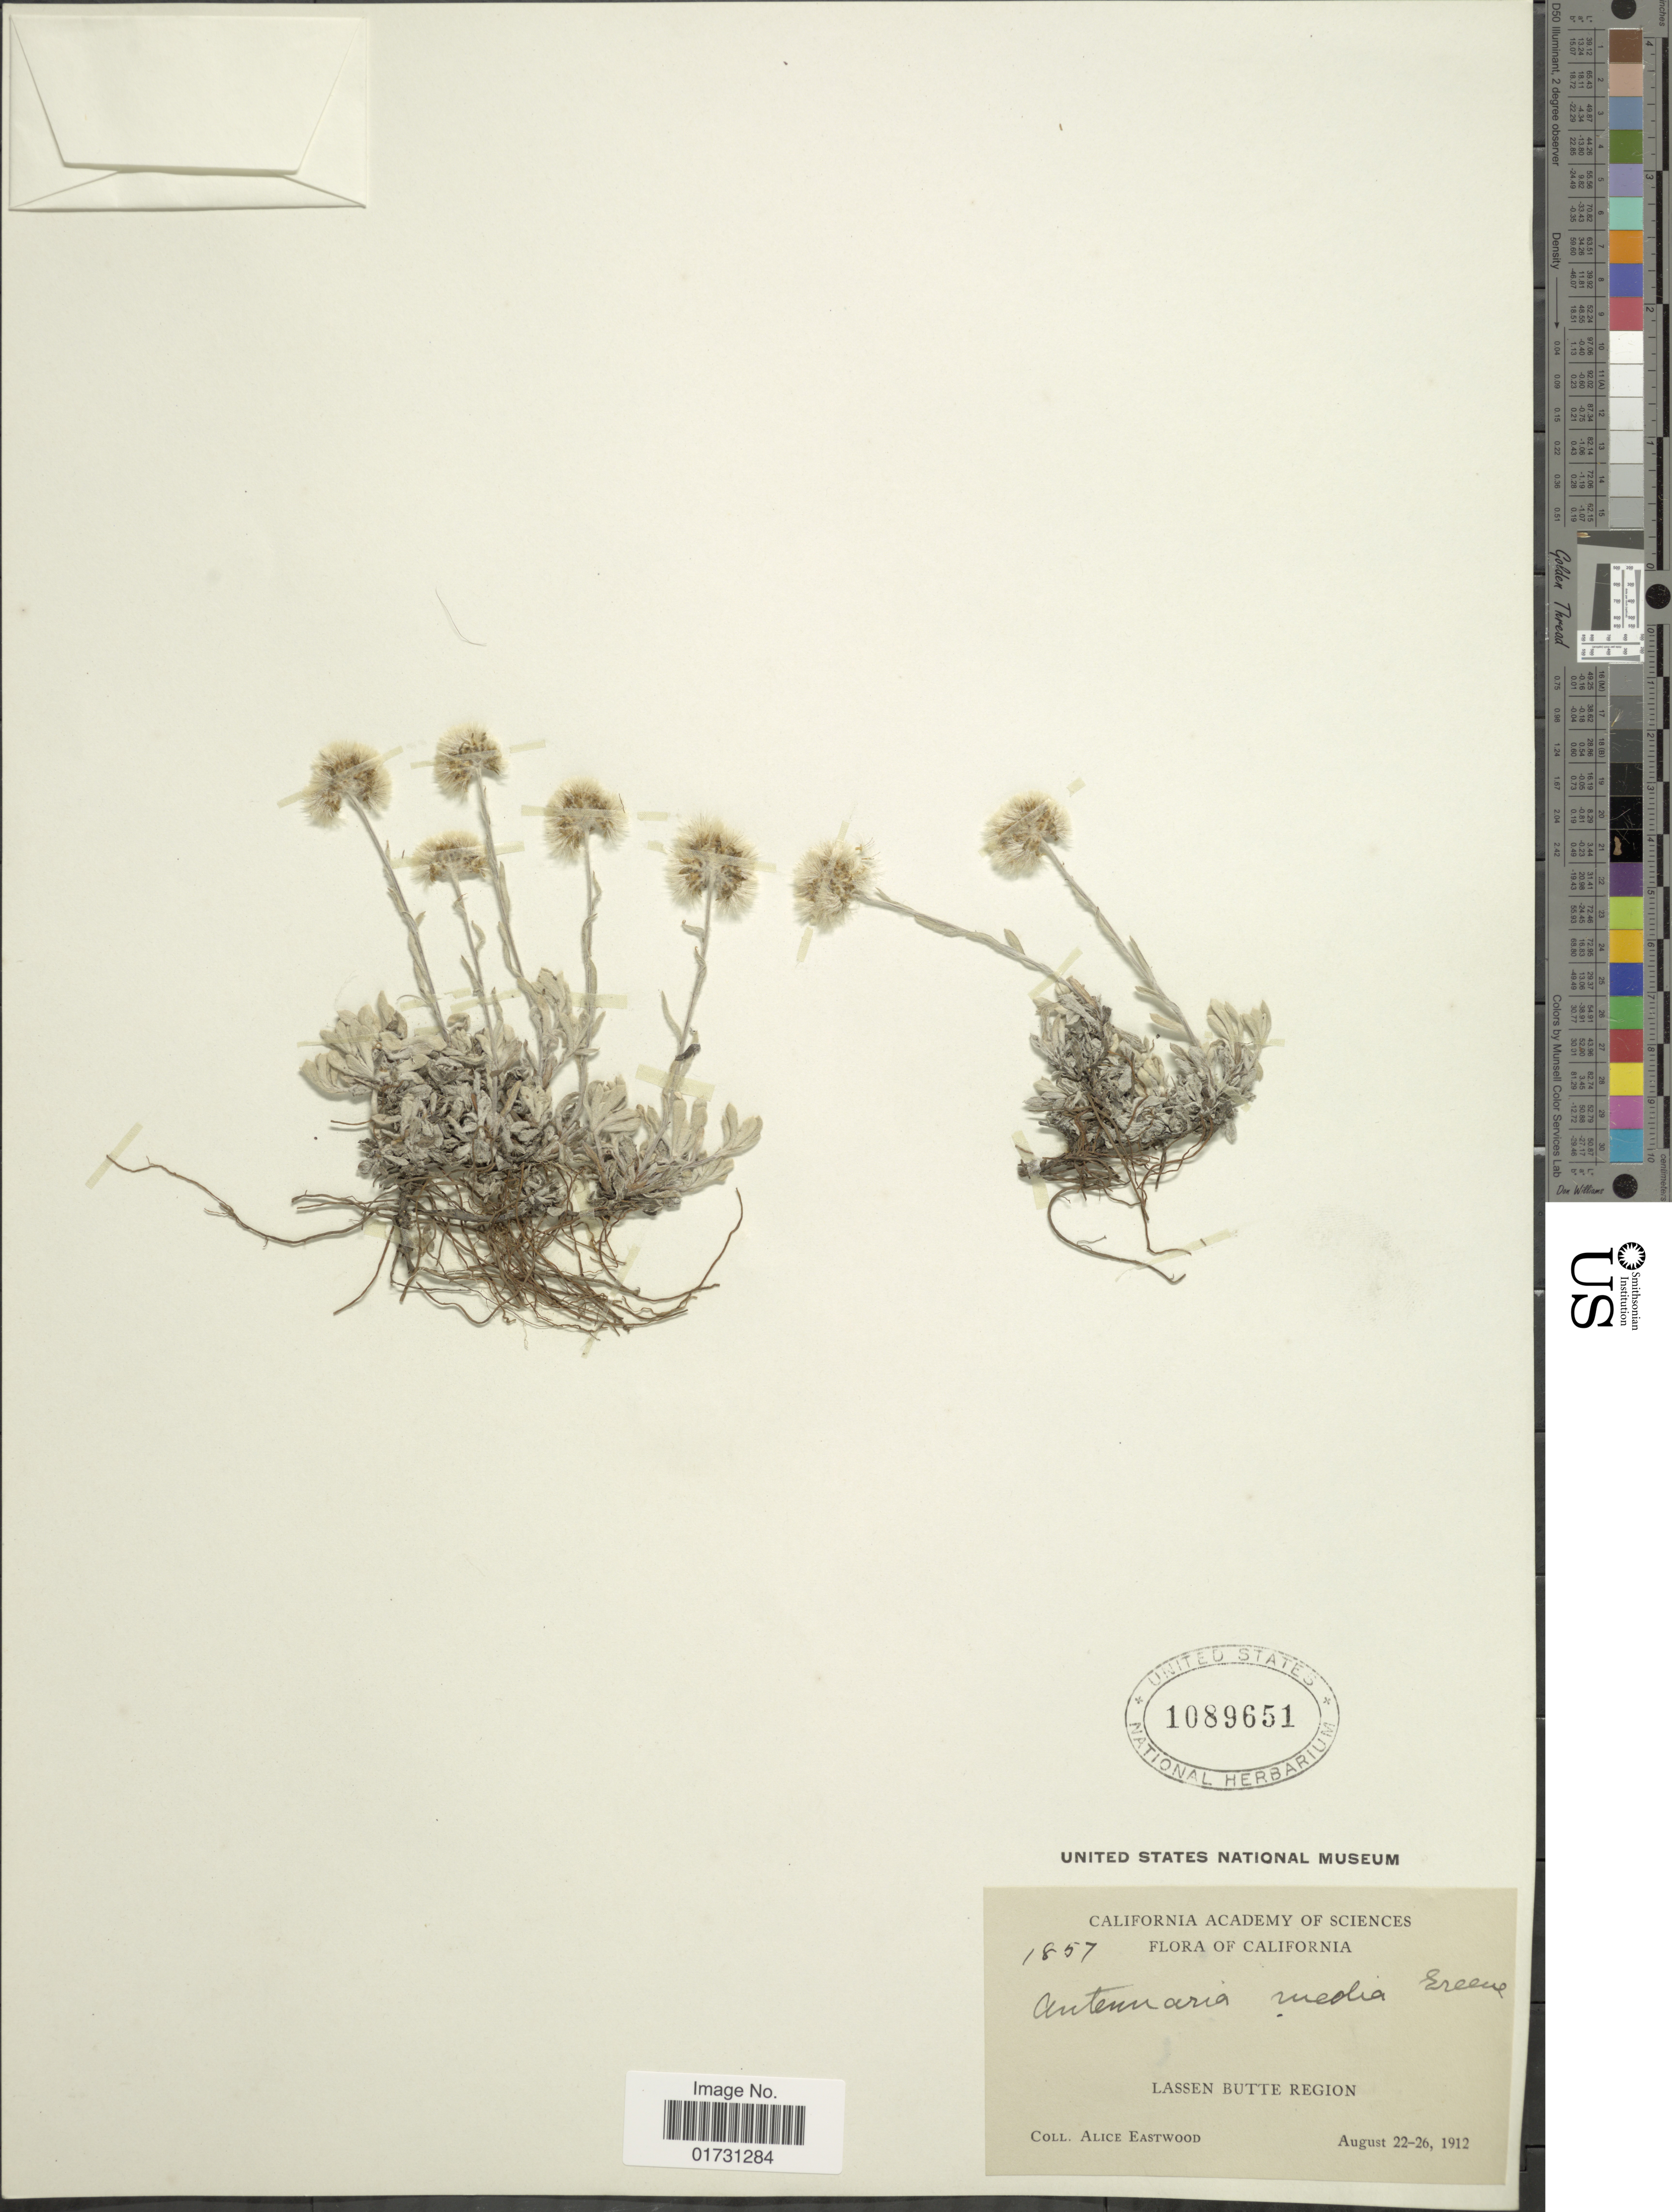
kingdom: Plantae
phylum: Tracheophyta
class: Magnoliopsida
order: Asterales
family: Asteraceae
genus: Antennaria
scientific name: Antennaria media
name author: Greene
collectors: A. Eastwood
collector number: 1857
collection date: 1912-08-22/1912-08-26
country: United States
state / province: California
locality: Lassen Butte Region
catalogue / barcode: US 1089651